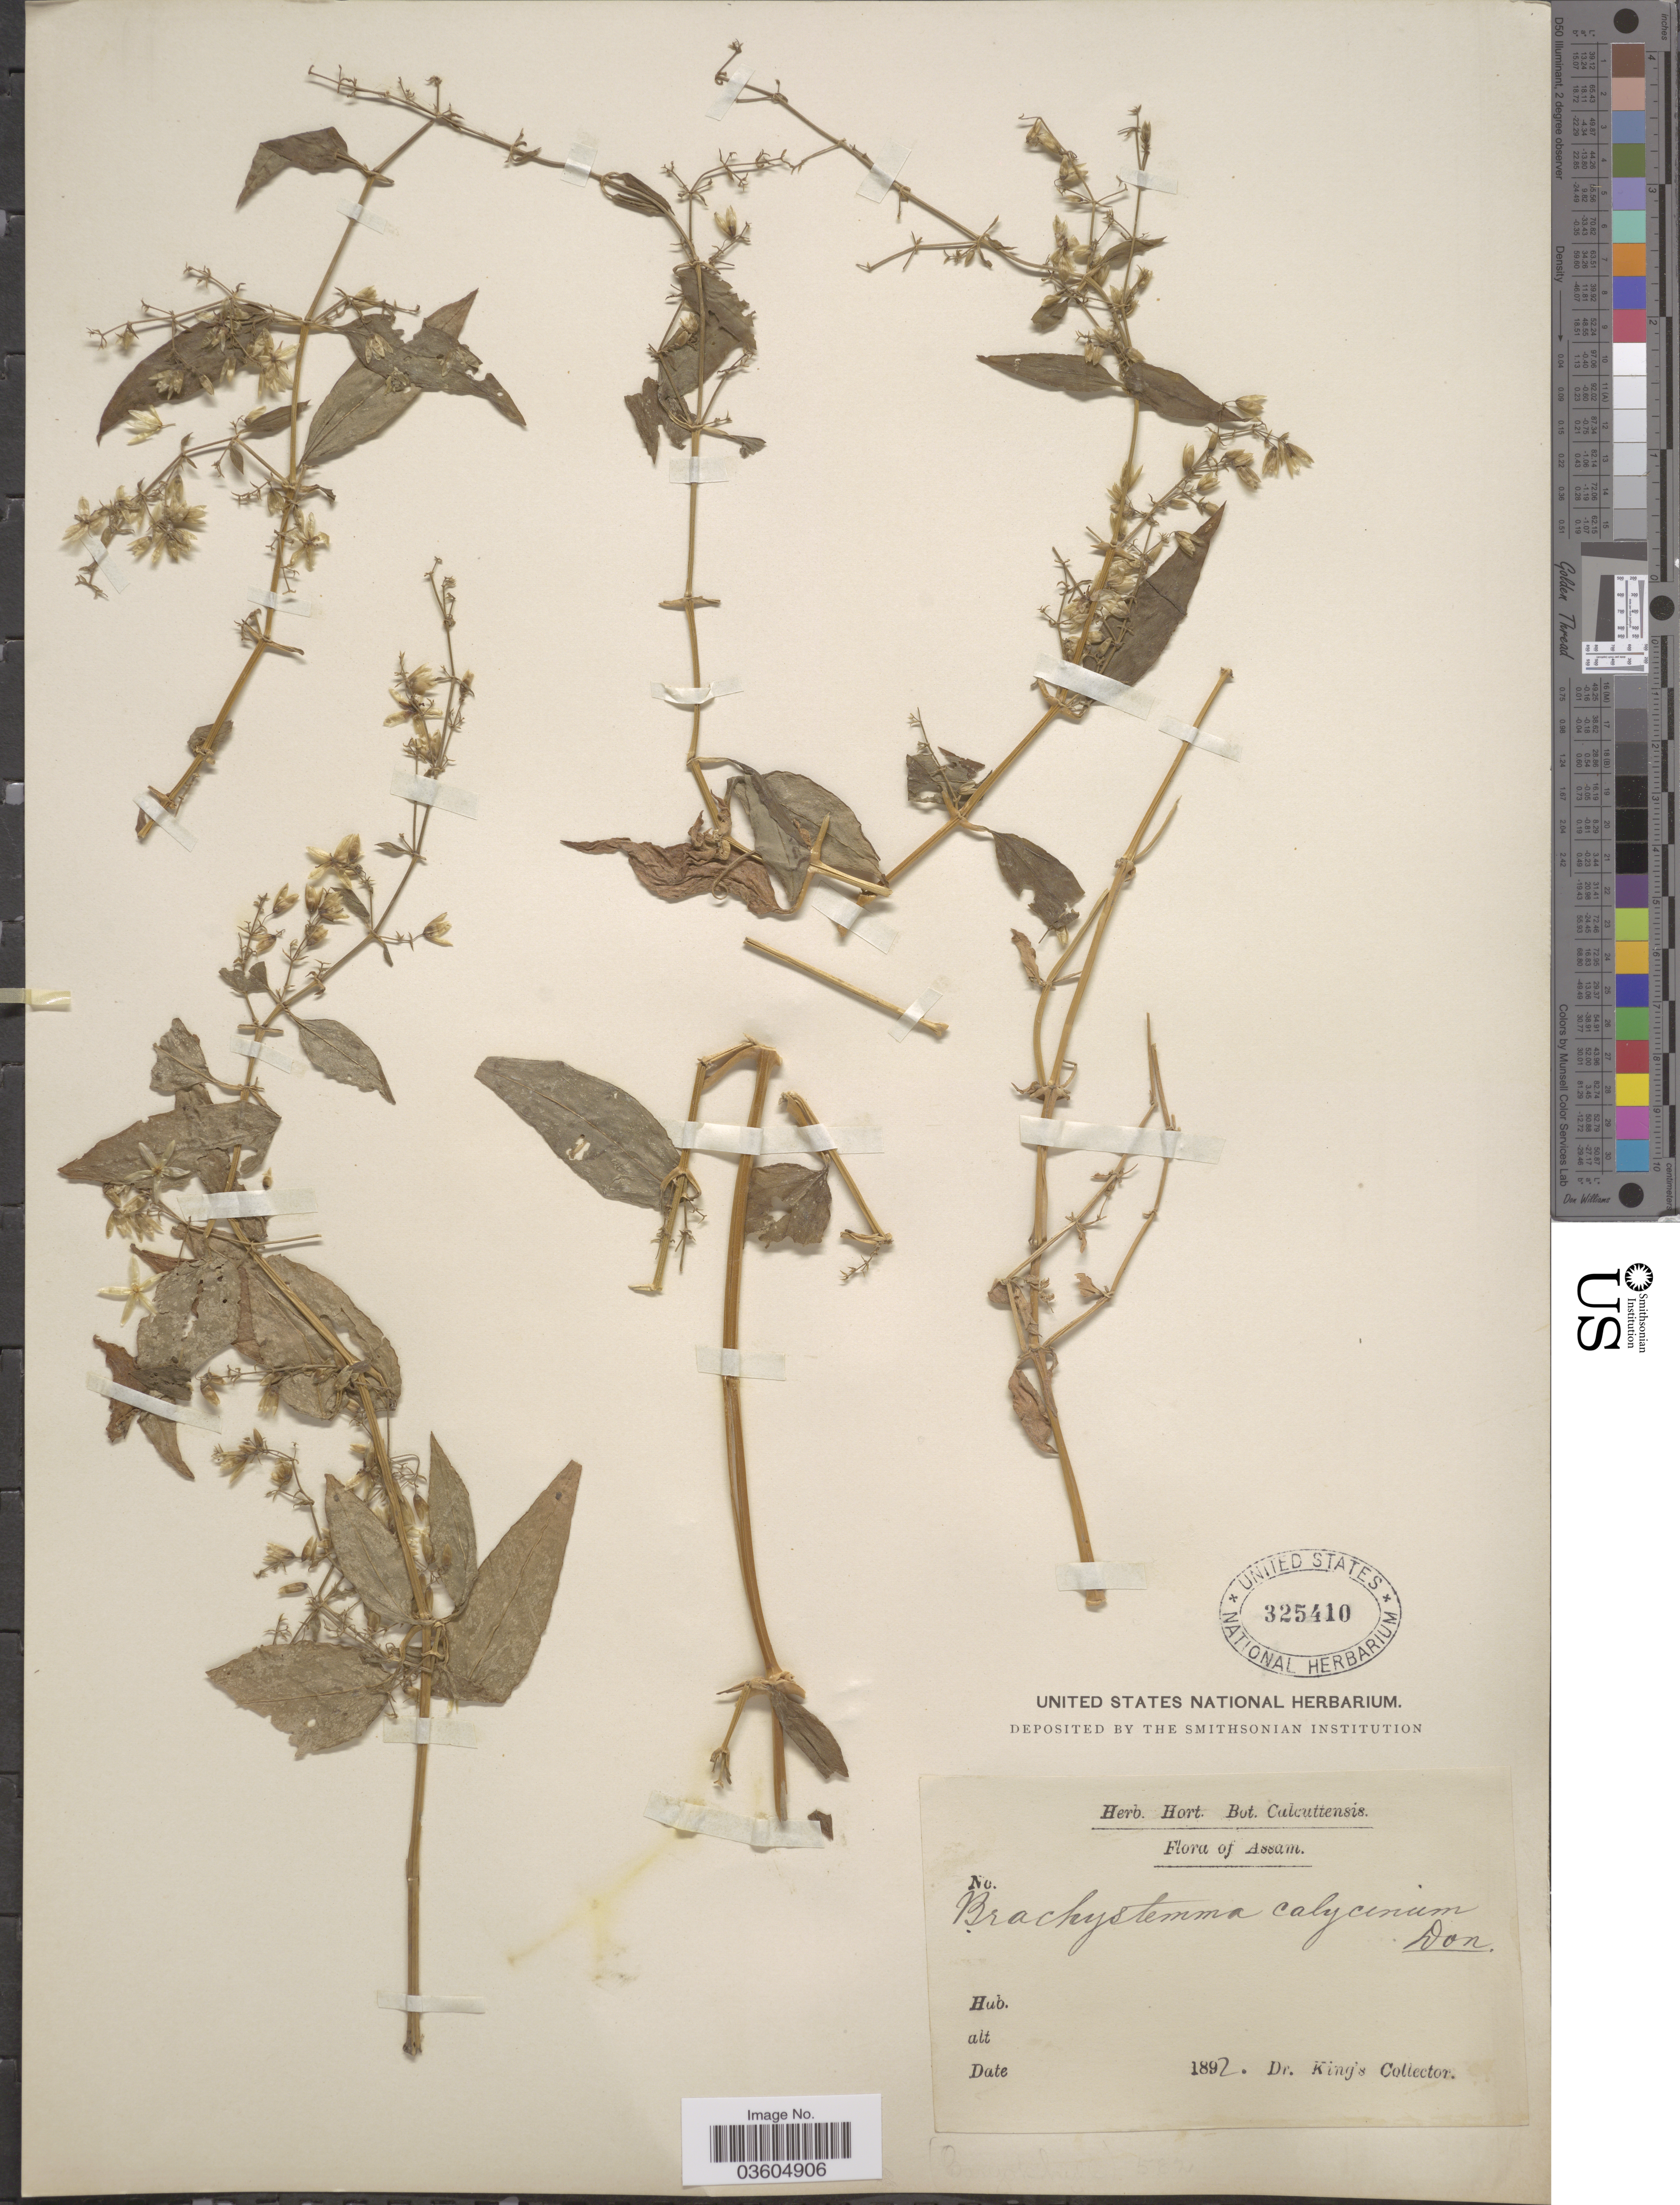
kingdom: Plantae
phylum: Tracheophyta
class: Magnoliopsida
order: Caryophyllales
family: Caryophyllaceae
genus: Brachystemma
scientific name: Brachystemma calycinum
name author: D. Don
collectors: Dr. King's collector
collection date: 1892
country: India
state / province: Assam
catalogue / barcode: US 325410